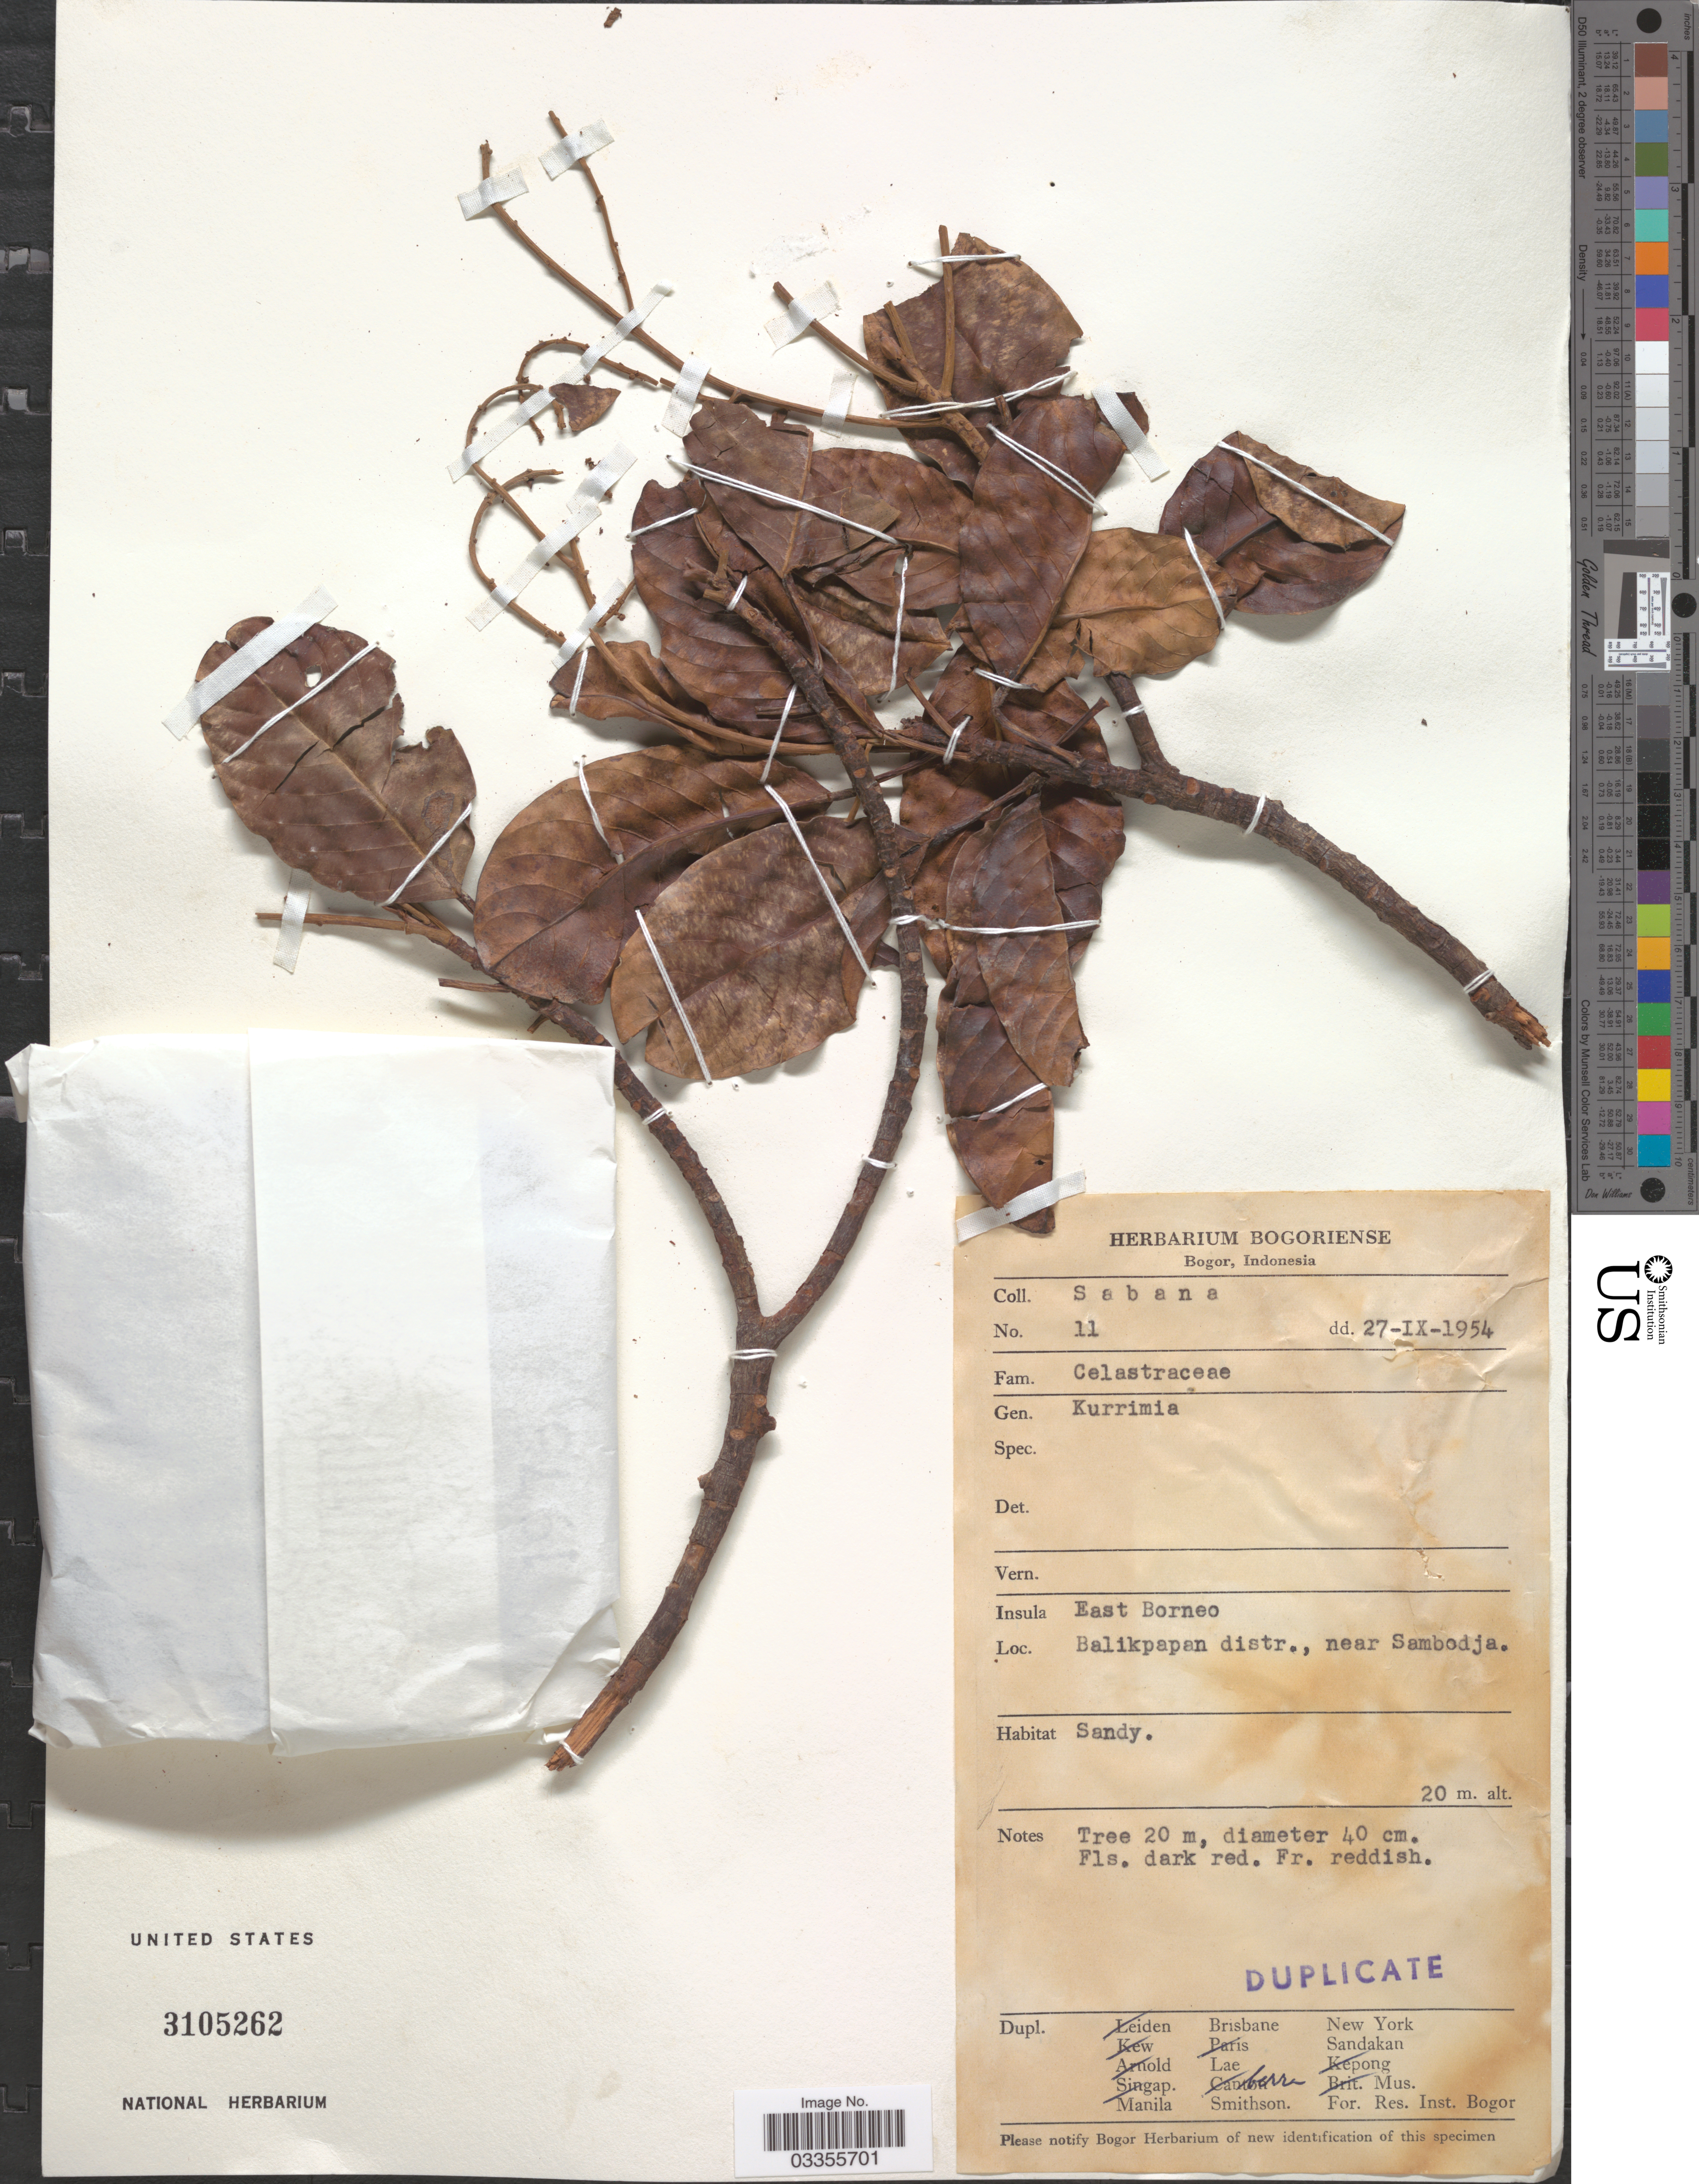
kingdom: Plantae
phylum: Tracheophyta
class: Magnoliopsida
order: Malpighiales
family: Centroplacaceae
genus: Bhesa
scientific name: Bhesa sp.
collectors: Sabana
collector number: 11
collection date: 1954-09-27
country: Indonesia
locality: Insula East Borneo. Balikpapan distr., near Sambodja.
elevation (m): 20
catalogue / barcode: US 3105262